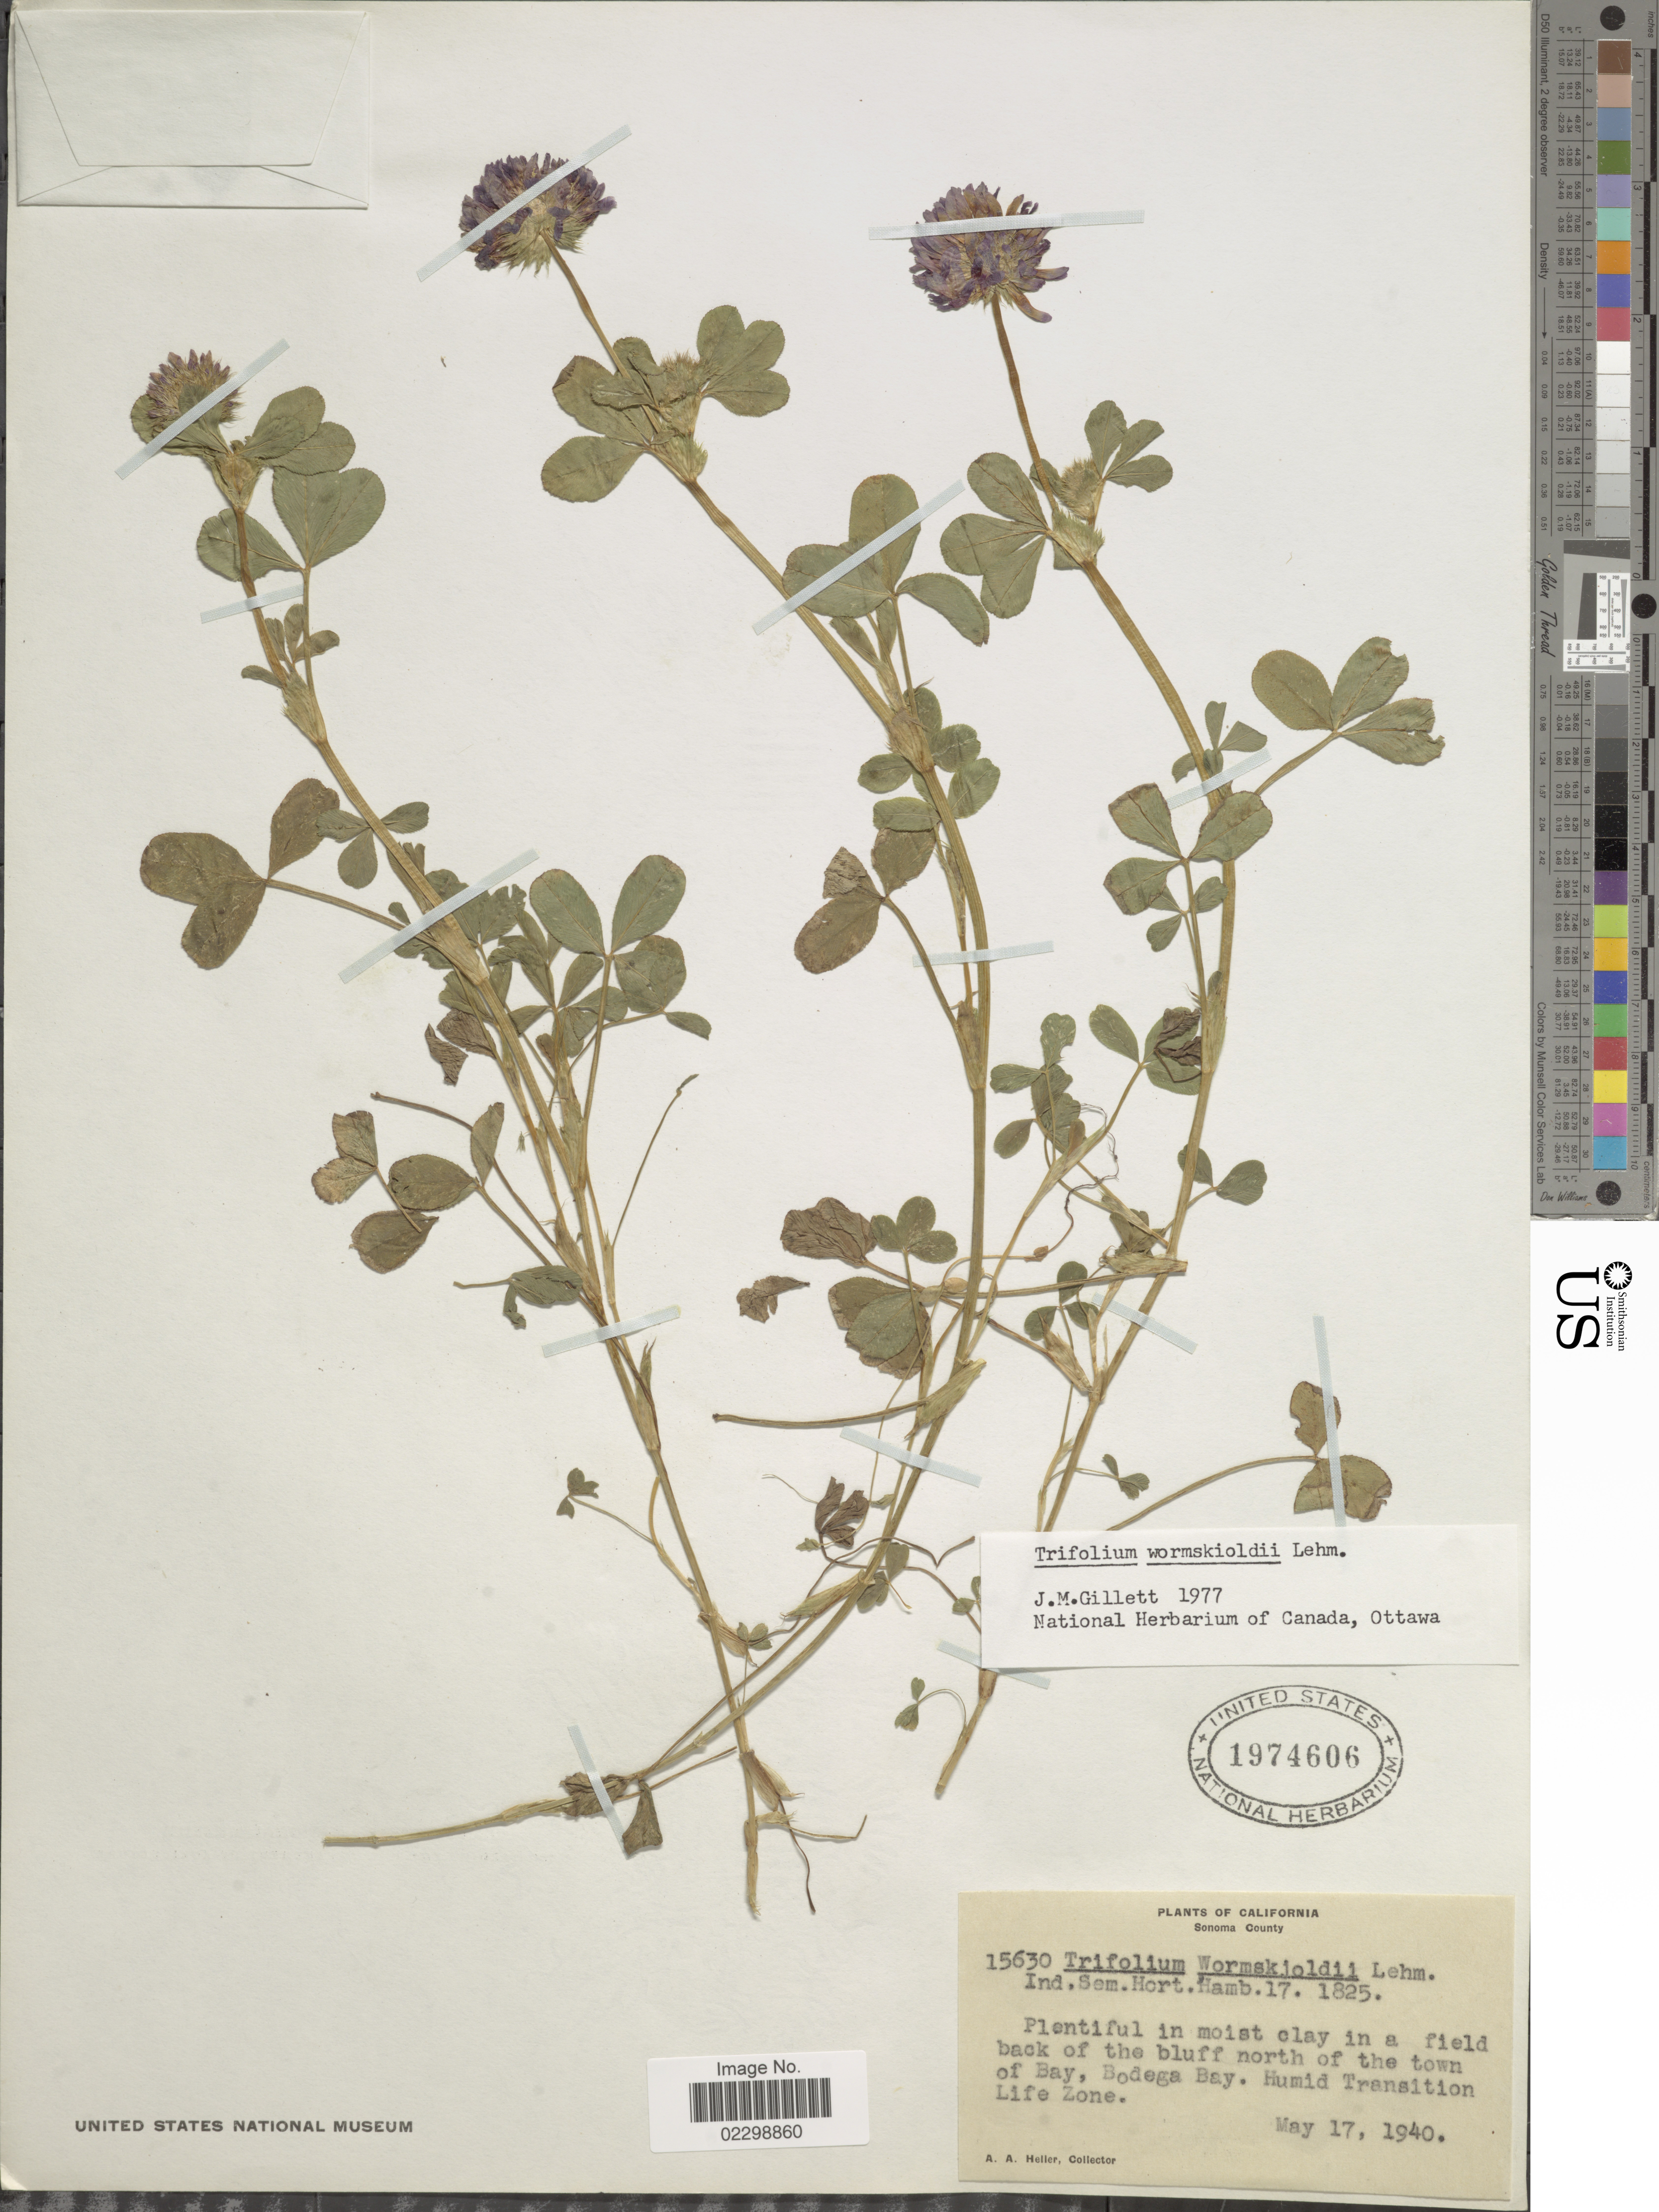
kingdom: Plantae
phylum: Tracheophyta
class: Magnoliopsida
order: Fabales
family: Fabaceae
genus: Trifolium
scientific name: Trifolium wormskioldii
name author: Lehm.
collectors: A. A. Heller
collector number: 15630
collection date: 1940-05-17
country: United States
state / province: California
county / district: Sonoma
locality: Sonoma County, plentiful on moist clay in a field back of the bluff north of the town of Bay, Bodega Bay, Humid Trasition Life Zone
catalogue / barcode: US 1974606